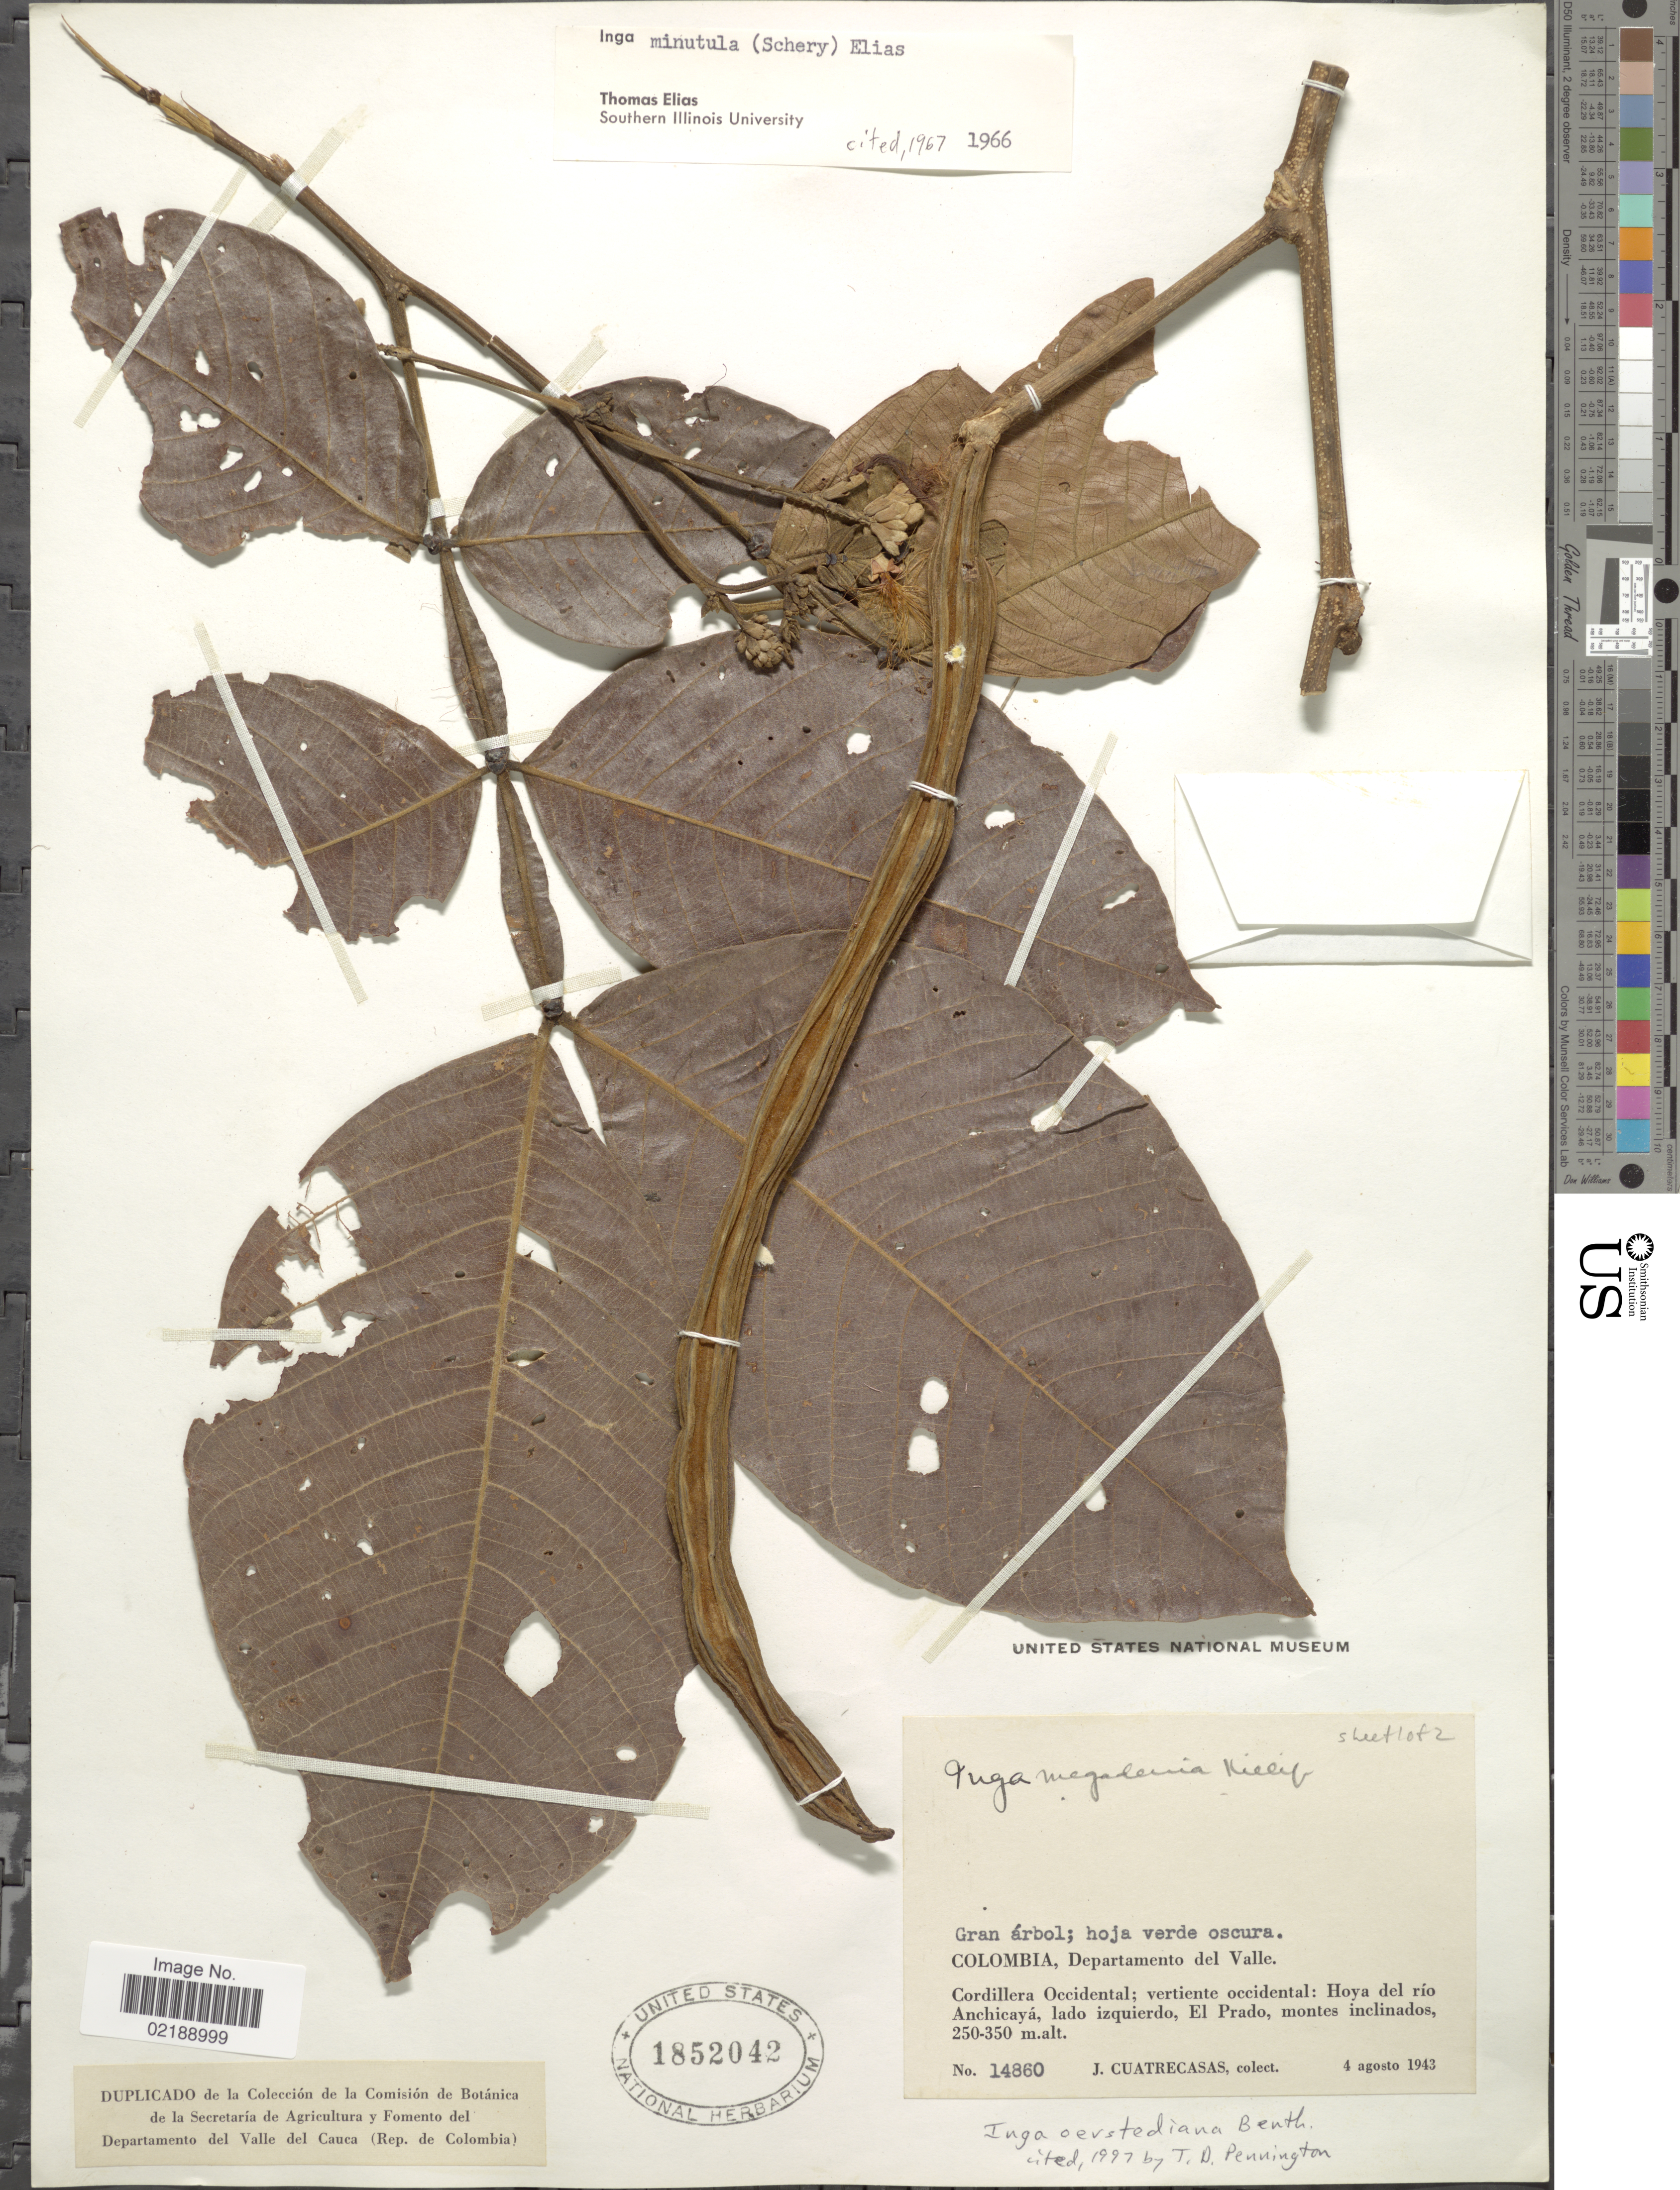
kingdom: Plantae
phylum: Tracheophyta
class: Magnoliopsida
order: Fabales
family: Fabaceae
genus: Inga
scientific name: Inga oerstediana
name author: Benth.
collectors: J. Cuatrecasas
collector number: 14860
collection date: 1943-08-04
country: Colombia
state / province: Valle del Cauca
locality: Departamento del Valle, Cordillera Occidental; vertiente occidental: Hoya del río Anchicayá, lado izquierdo, El Prado, montes inclinados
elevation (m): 250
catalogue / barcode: US 1852042